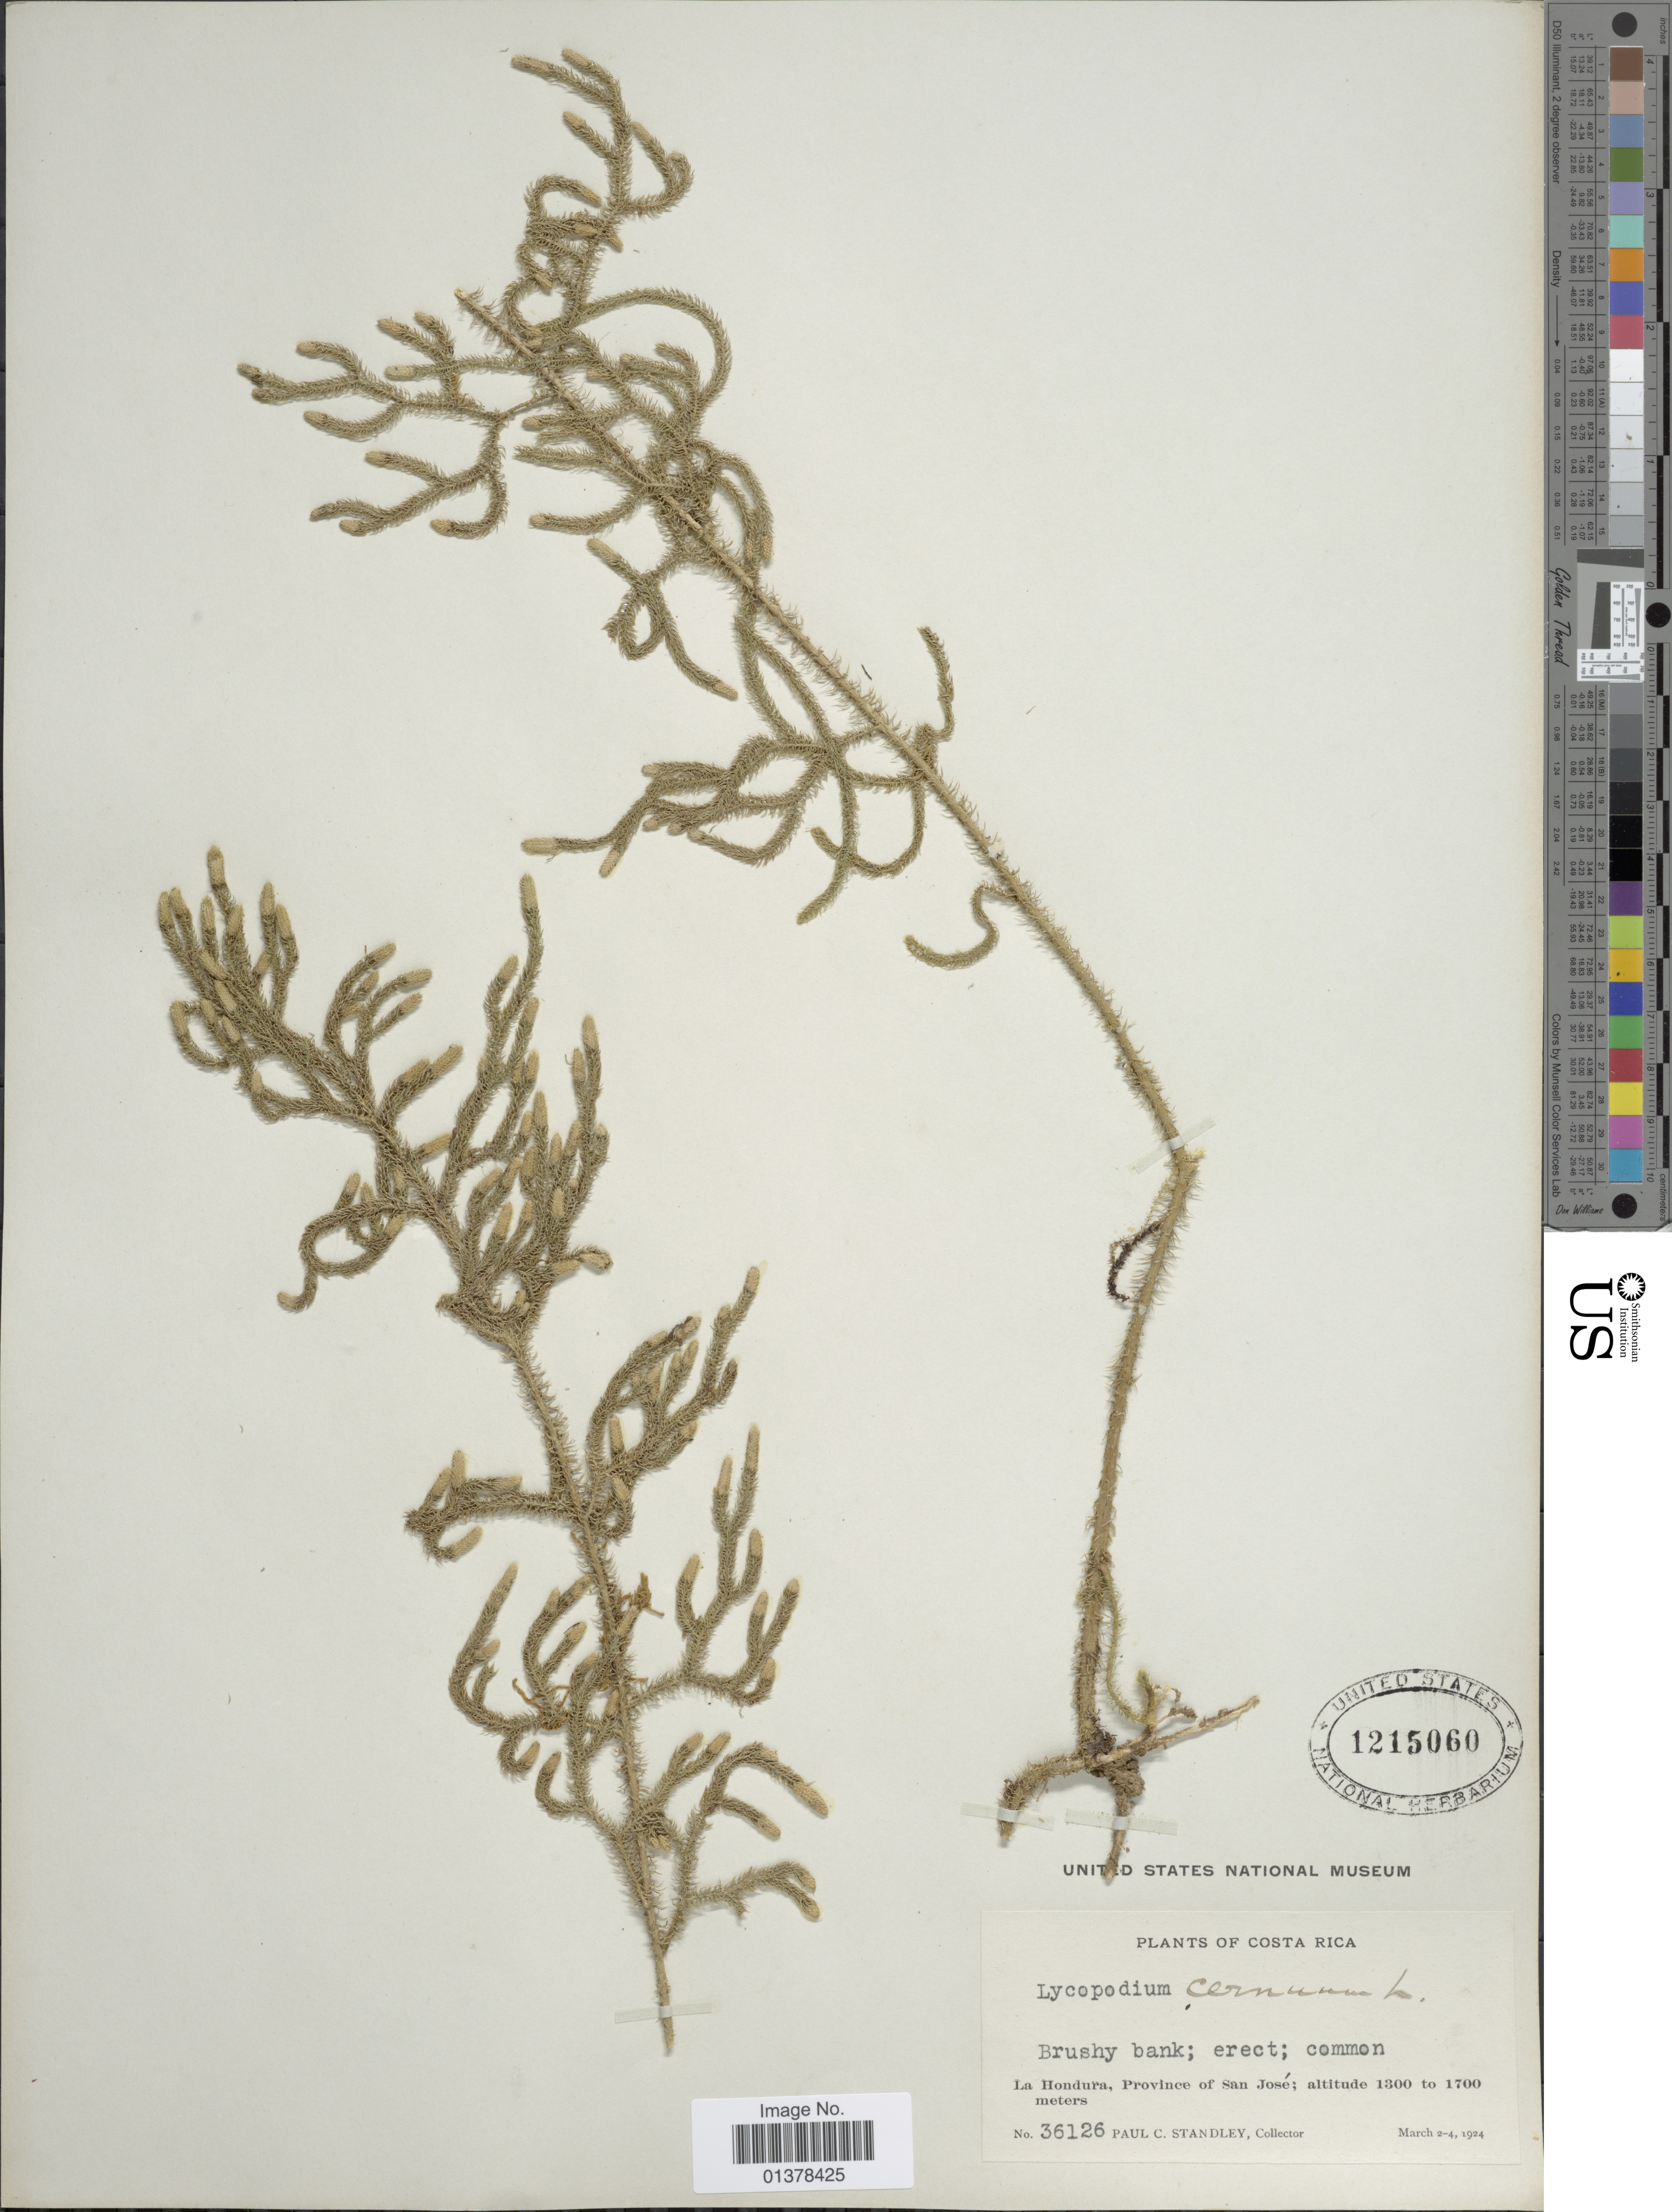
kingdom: Plantae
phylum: Tracheophyta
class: Lycopodiopsida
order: Lycopodiales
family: Lycopodiaceae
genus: Palhinhaea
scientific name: Palhinhaea cernua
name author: (L.) Vasc. & Franco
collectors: P. C. Standley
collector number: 36126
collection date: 1924-03-02/1924-03-04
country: Costa Rica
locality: La Hondura, Province of San Jose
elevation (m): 1300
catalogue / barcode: US 1215060